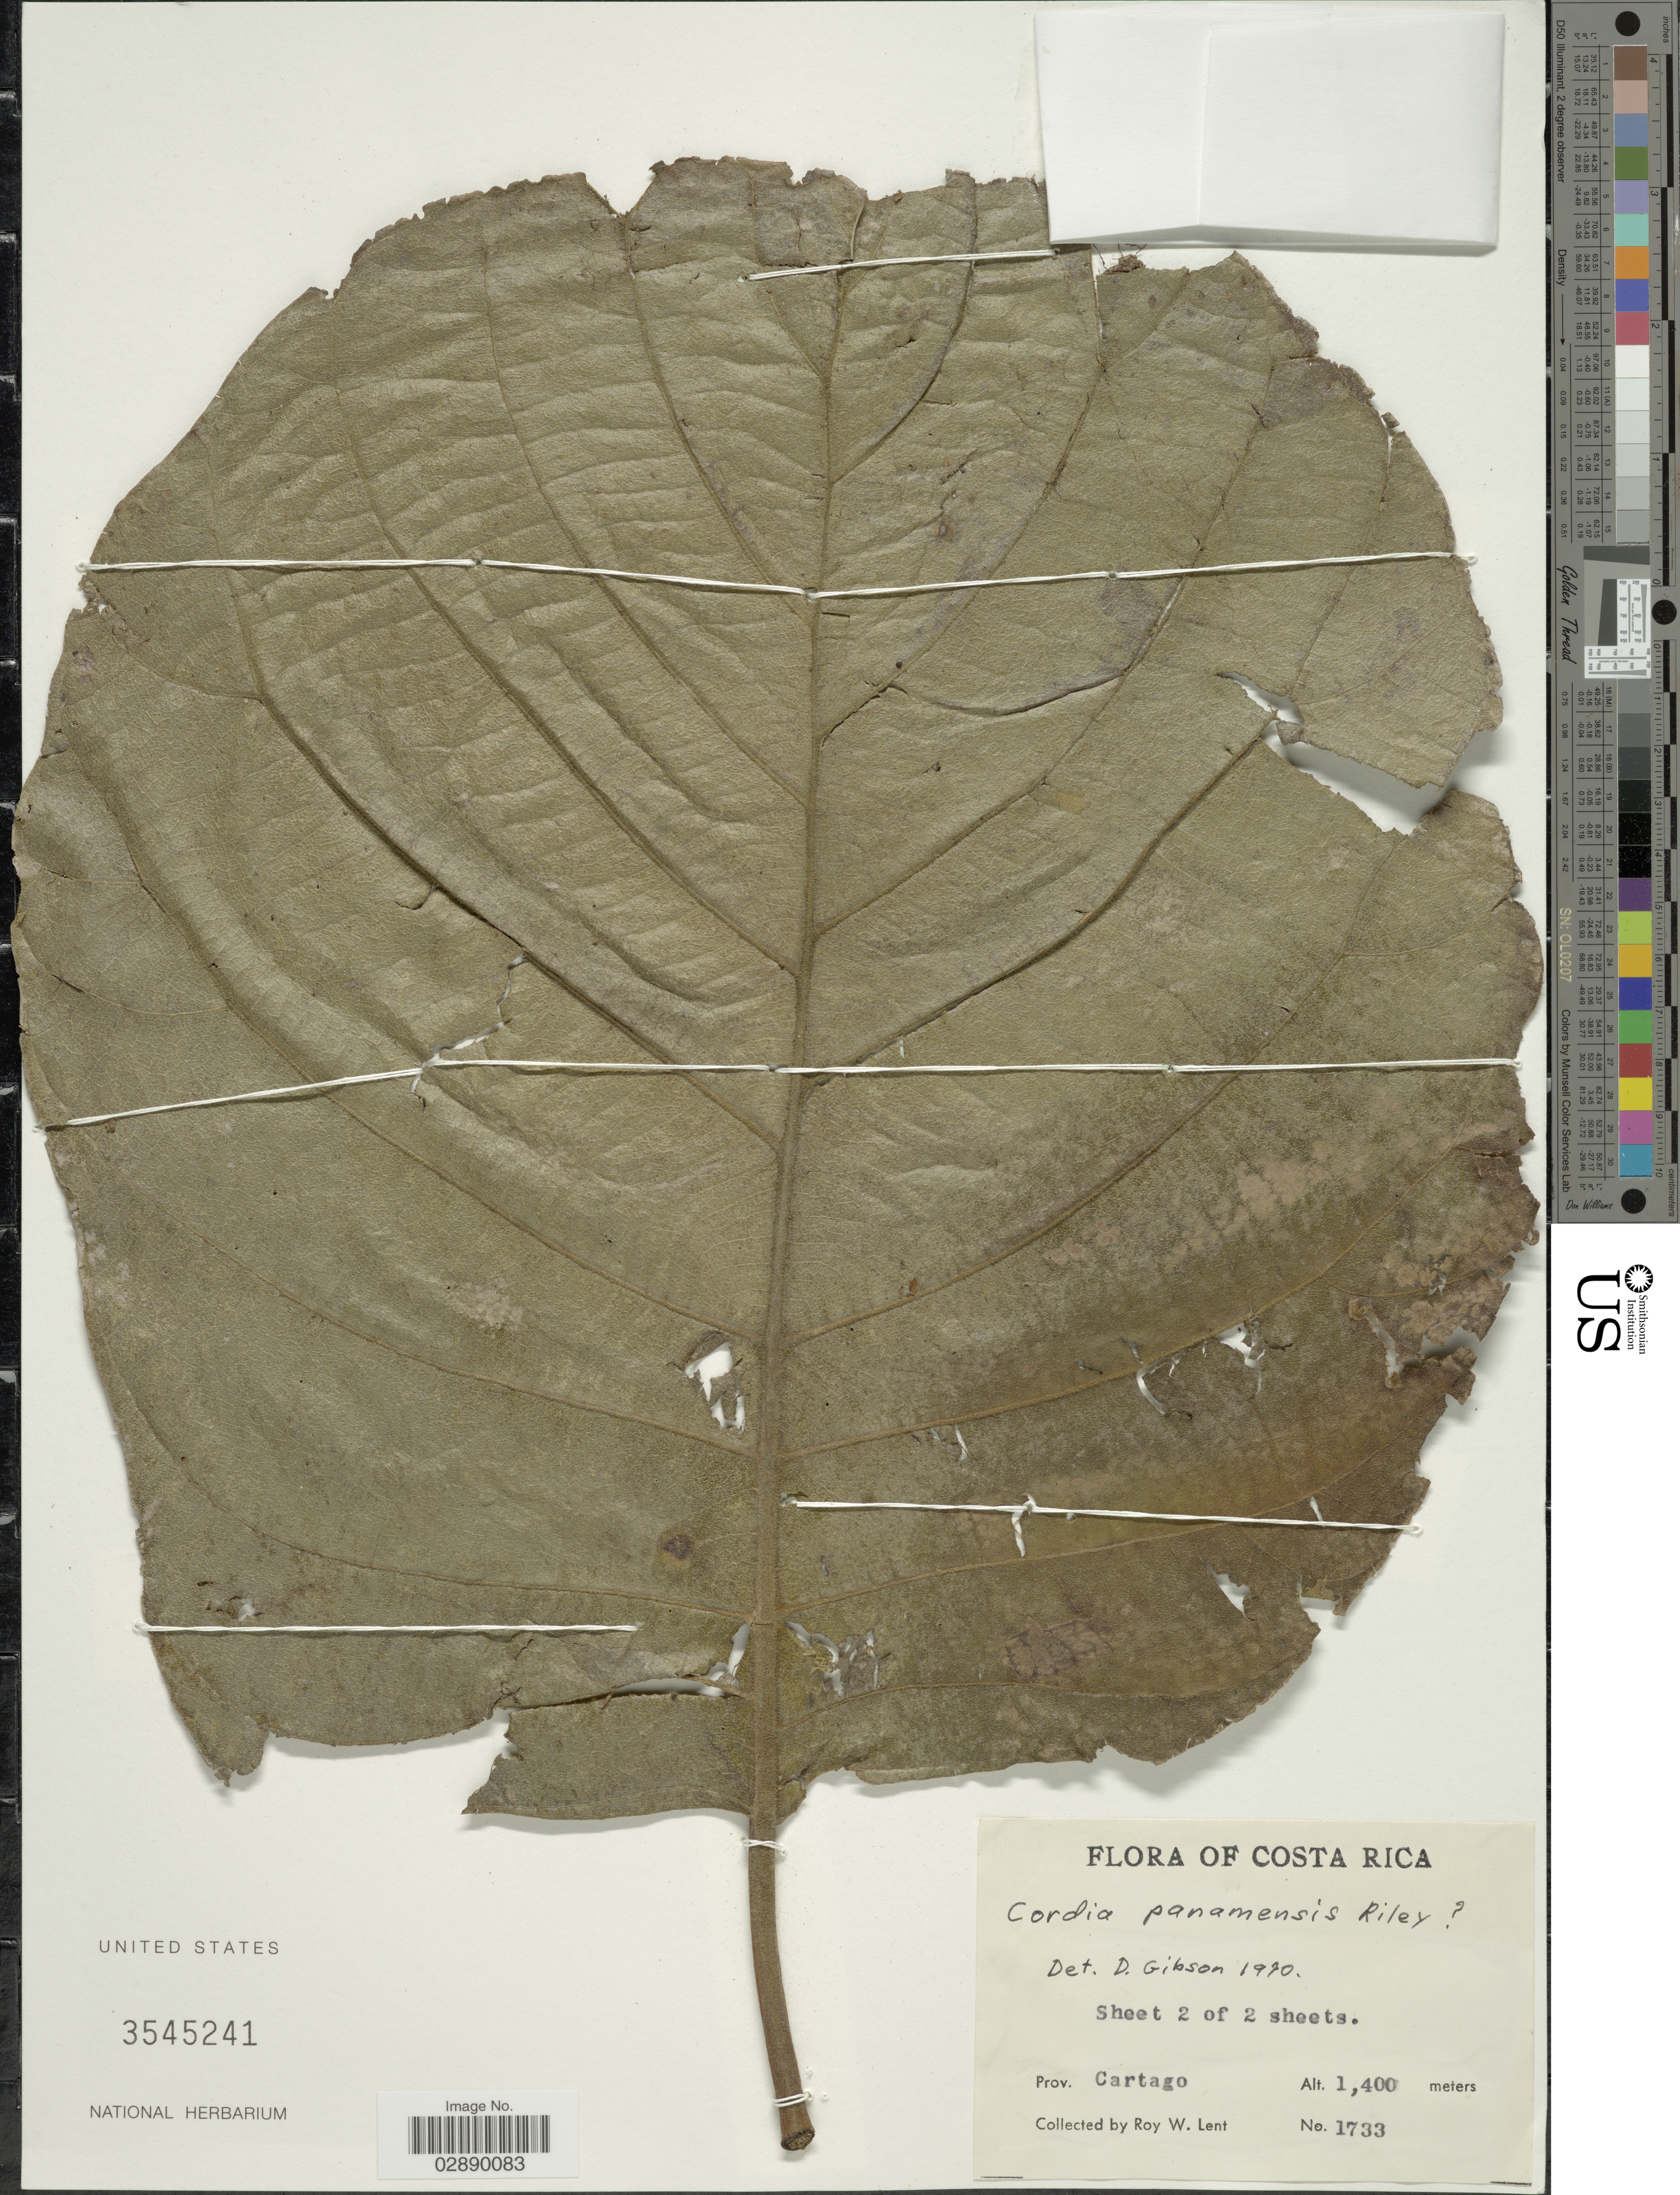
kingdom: Plantae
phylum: Tracheophyta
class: Magnoliopsida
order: Boraginales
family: Cordiaceae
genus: Cordia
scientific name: Cordia panamensis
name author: L. Riley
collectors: R. W. Lent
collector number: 1733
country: Costa Rica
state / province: Cartago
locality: Prov. Cartago.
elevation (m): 1400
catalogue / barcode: US 3545241